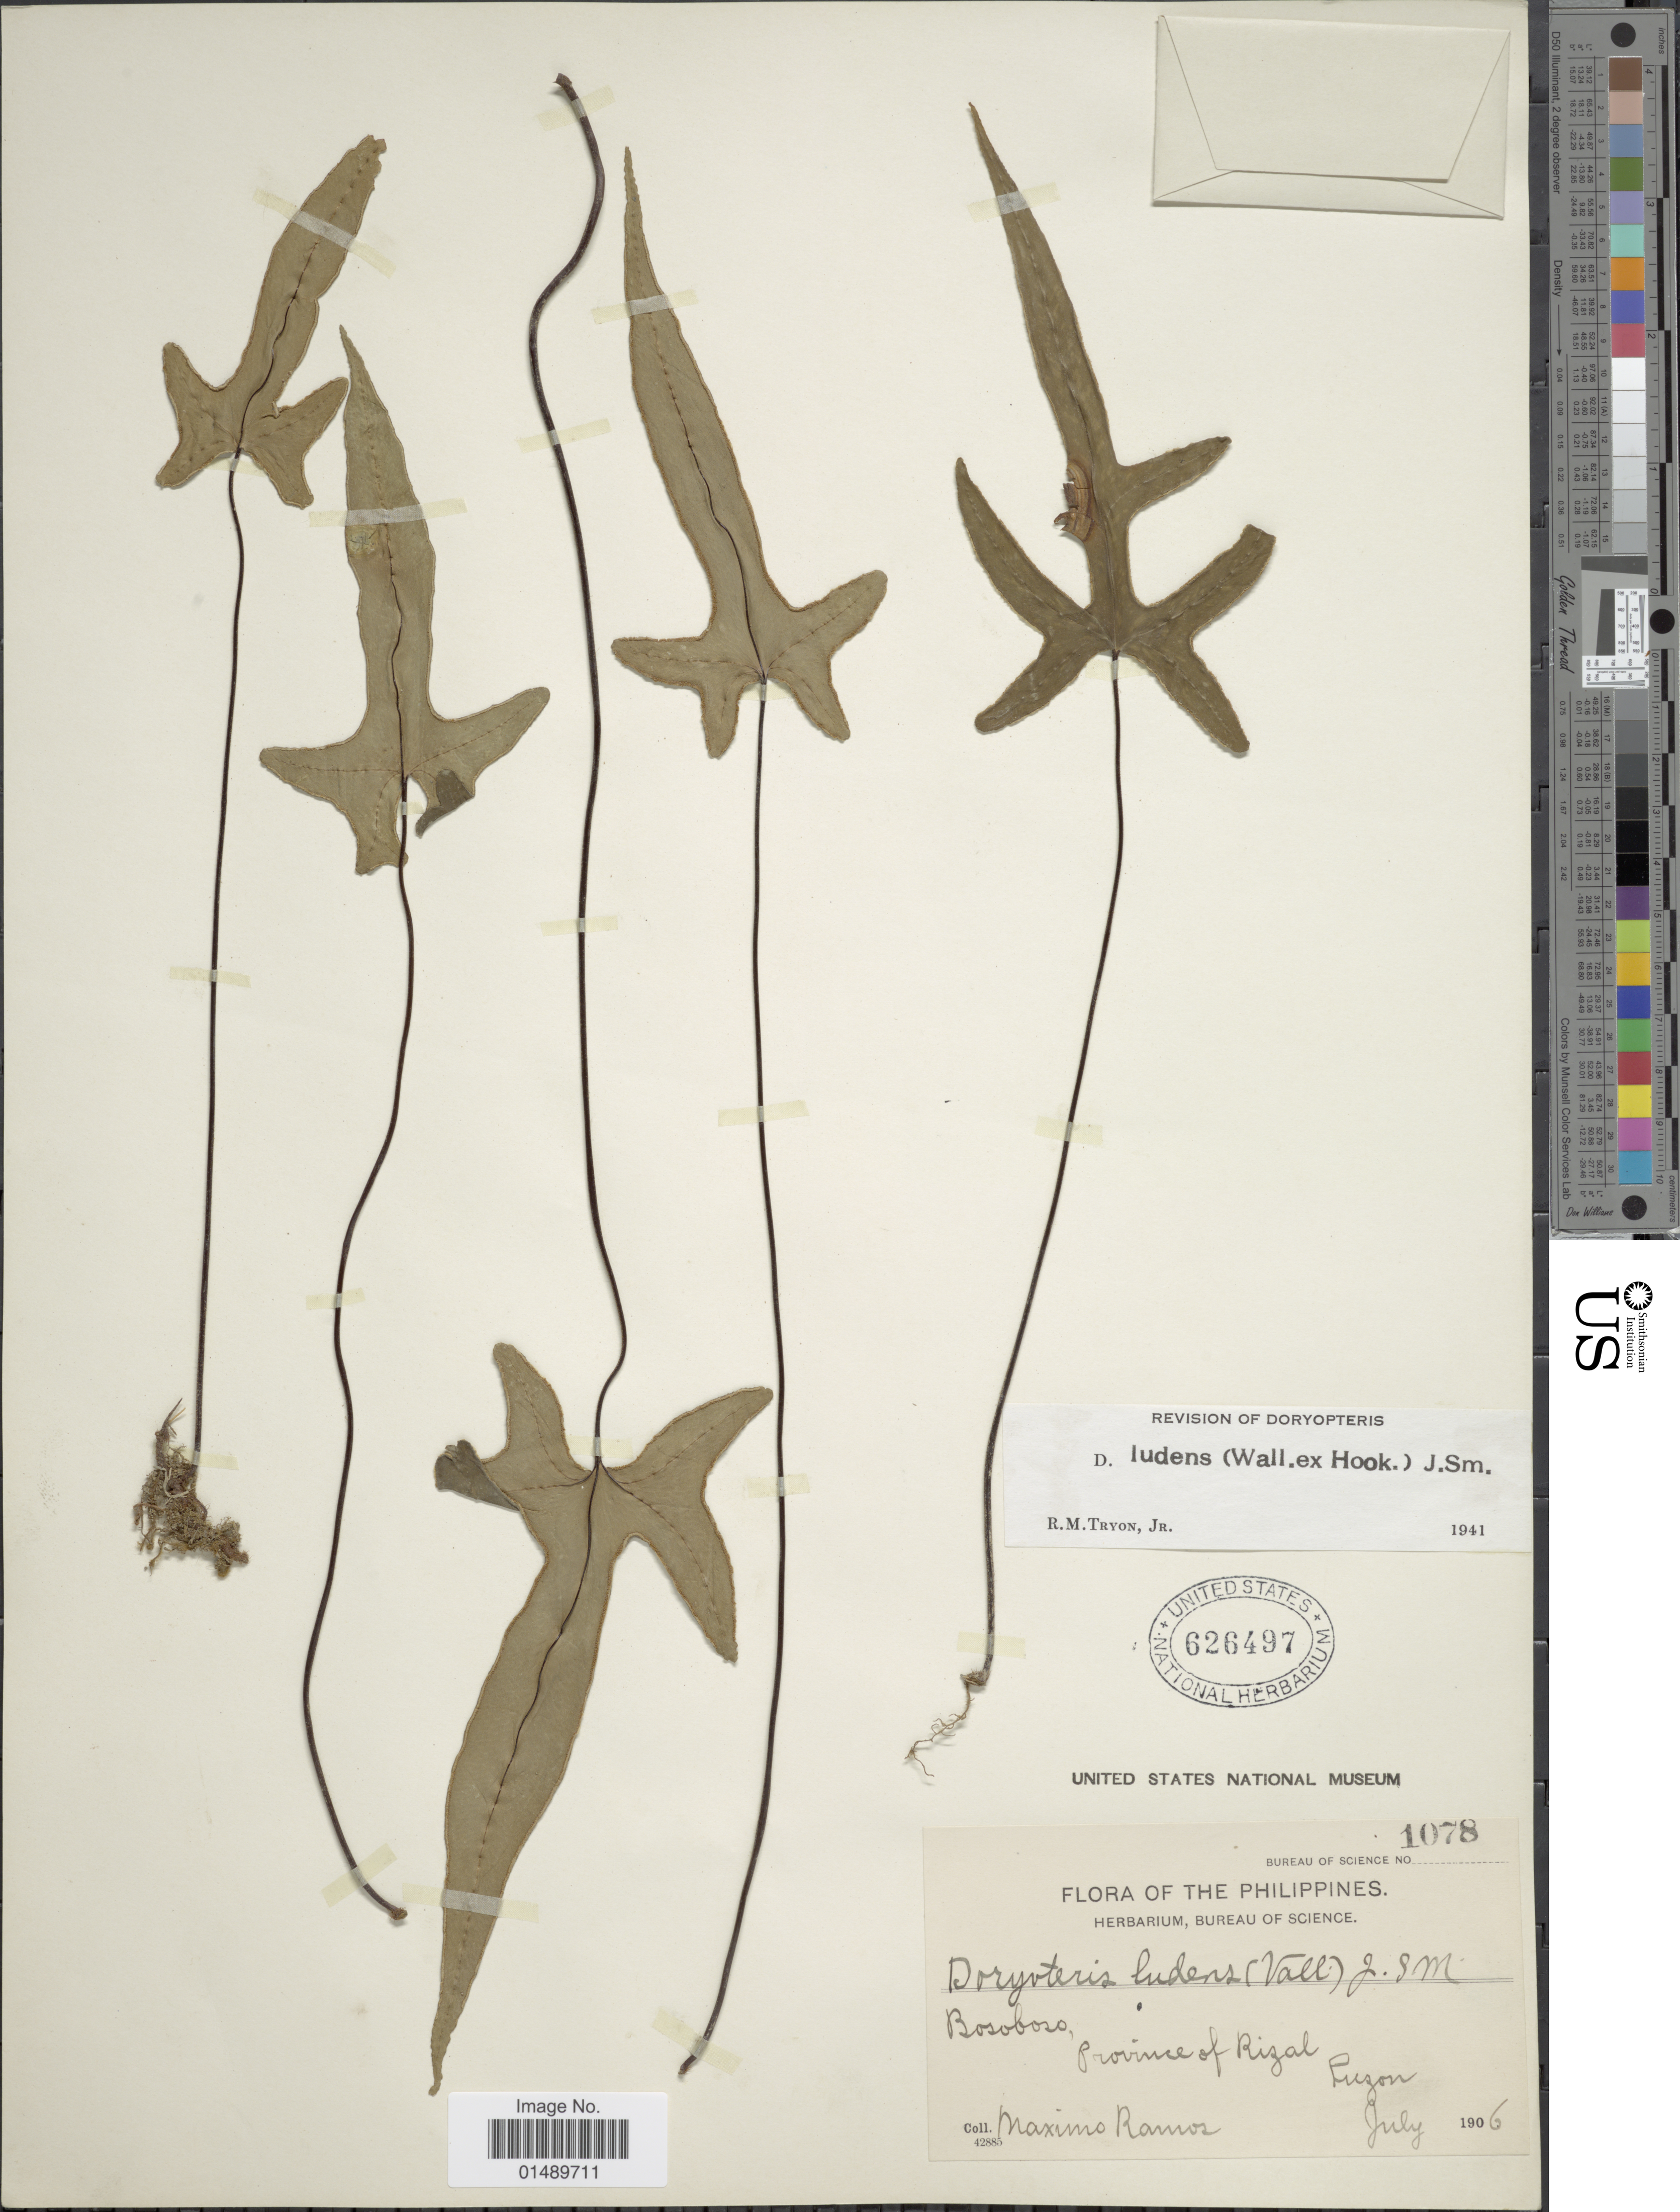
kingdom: Plantae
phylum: Tracheophyta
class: Polypodiopsida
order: Polypodiales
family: Pteridaceae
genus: Calciphilopteris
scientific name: Calciphilopteris ludens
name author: (Wall. ex Hook.) Yesilyurt & H. Schneid.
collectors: M. Ramos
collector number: Bureau of science 1078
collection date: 1906-07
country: Philippines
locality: Philippines, Bosoboro, Province of Rizal, Luzon.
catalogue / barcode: US 626497